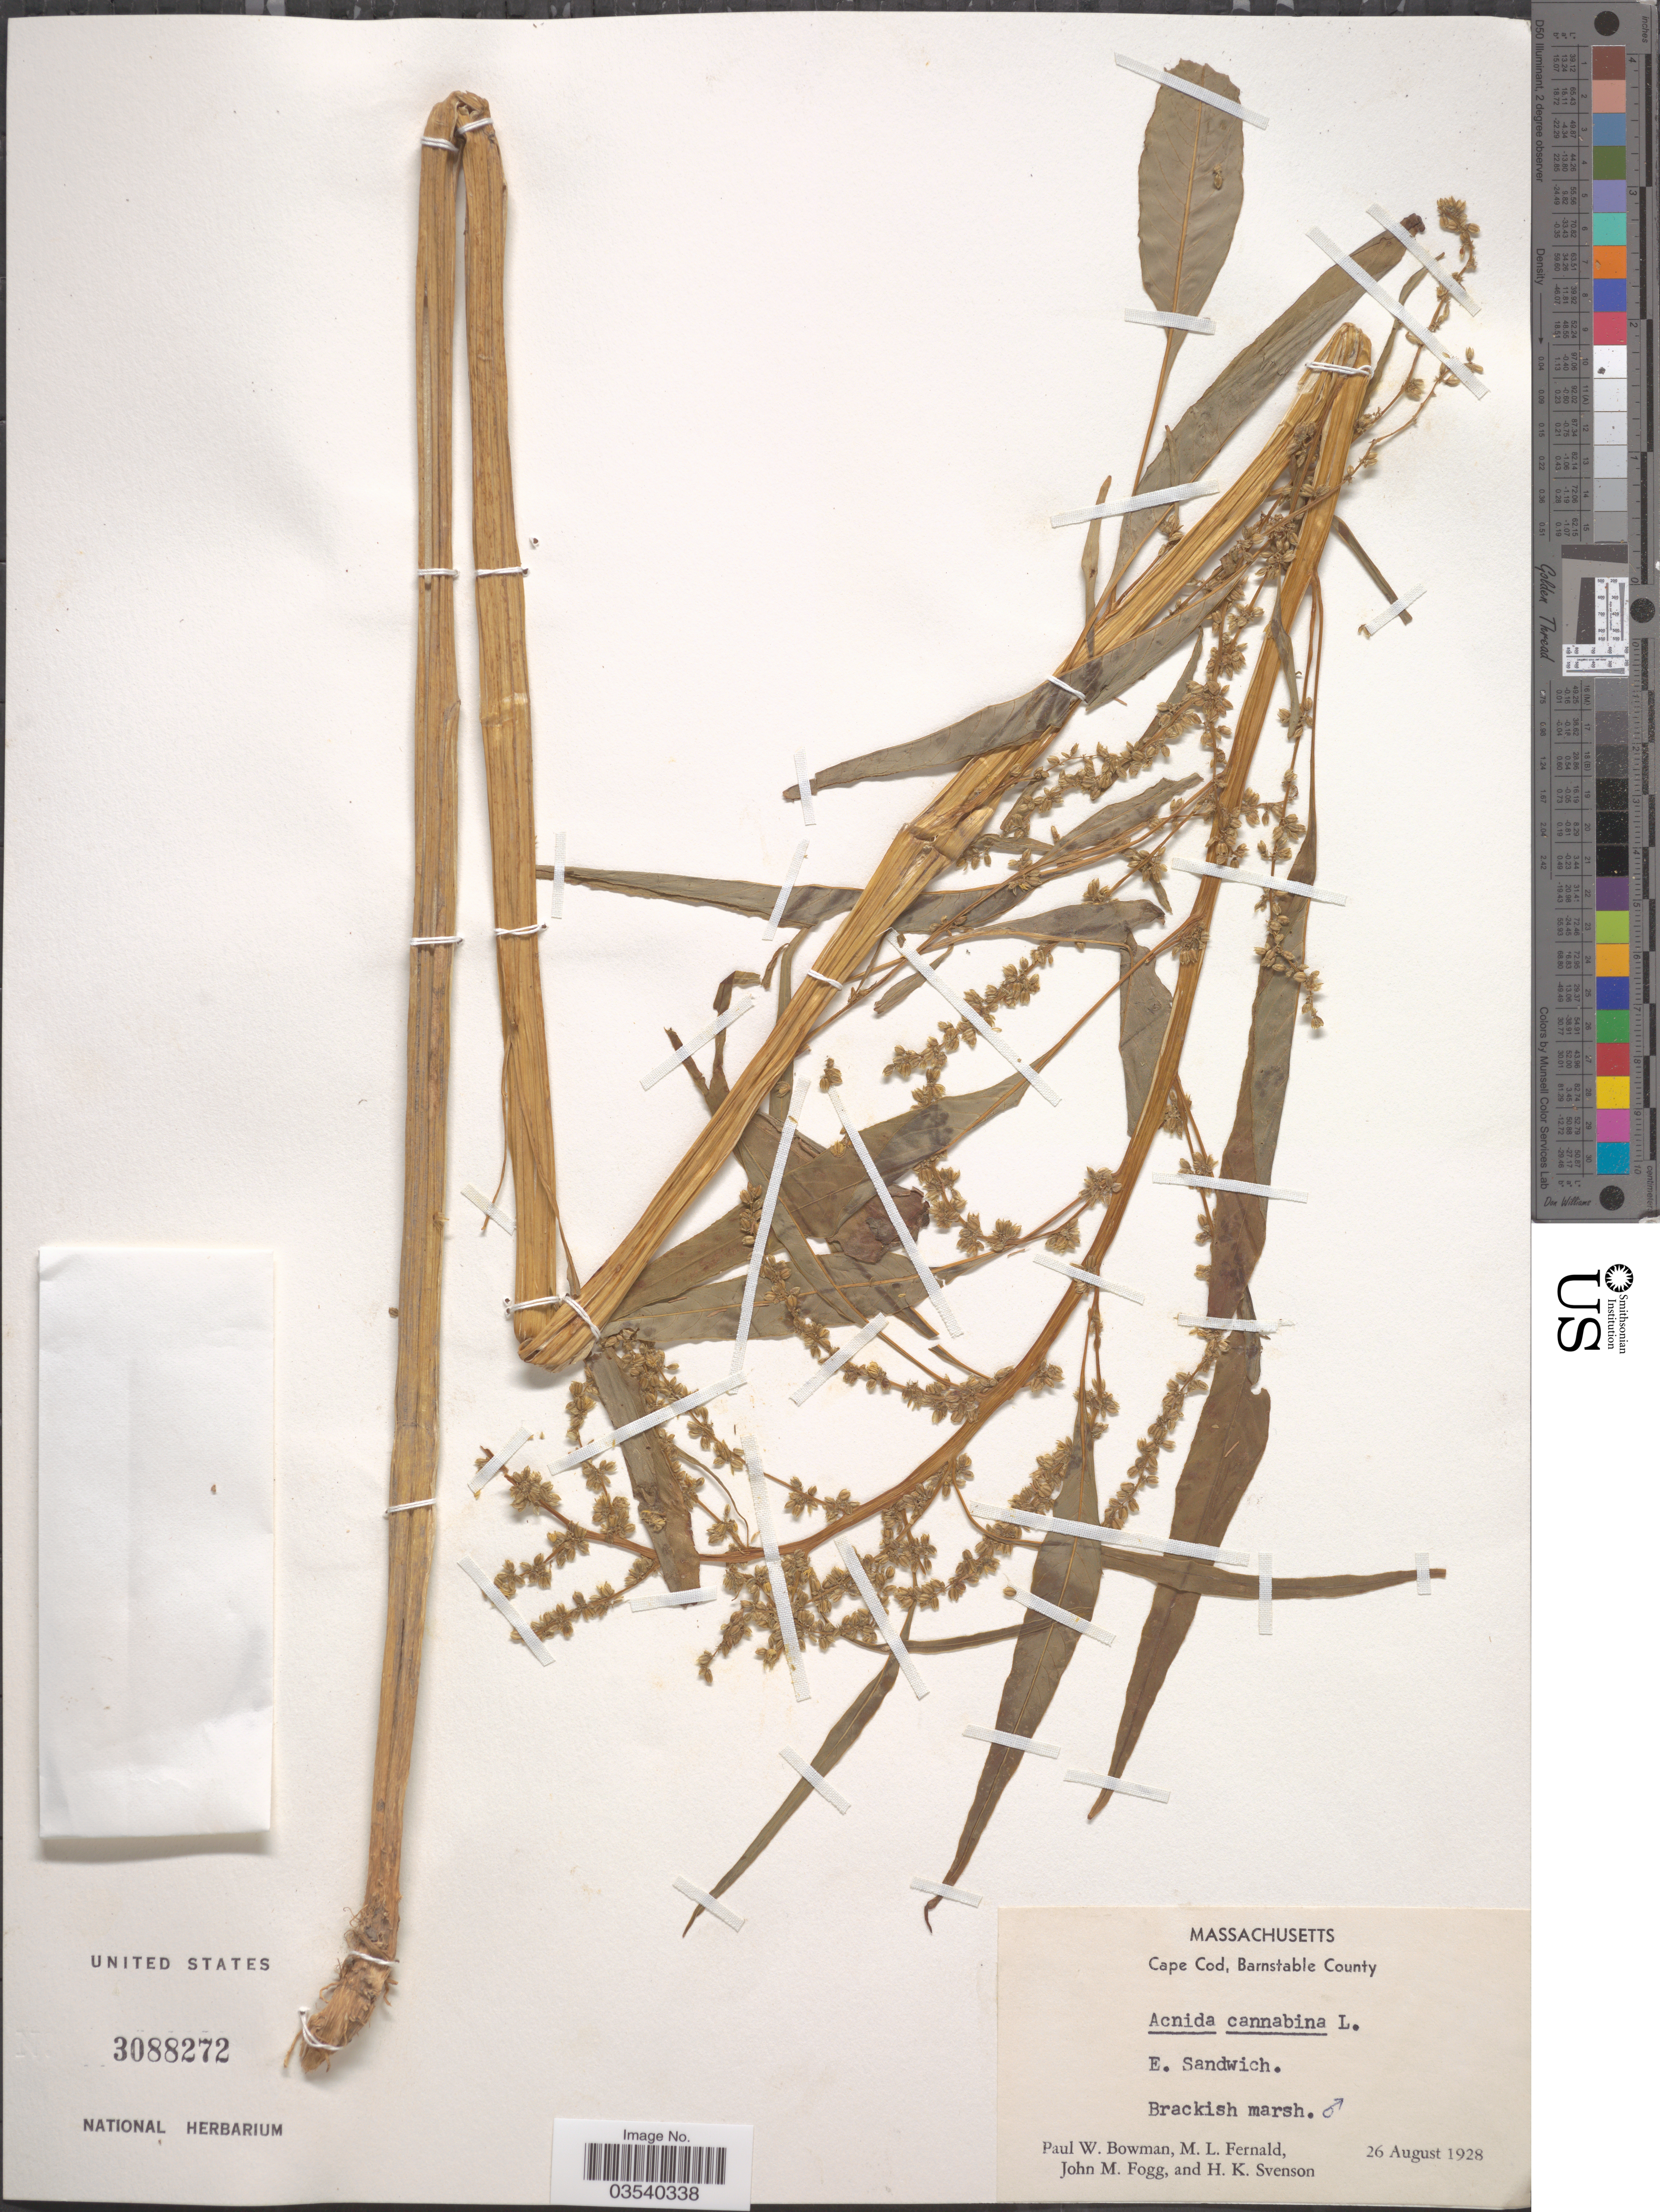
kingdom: Plantae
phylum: Tracheophyta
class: Magnoliopsida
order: Caryophyllales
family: Amaranthaceae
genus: Amaranthus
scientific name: Amaranthus cannabinus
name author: (L.) E.G. F. Sauer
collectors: P. Bowman, M. L. Fernald, J. Fogg & H. K. Svenson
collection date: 1928-08-26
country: United States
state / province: Massachusetts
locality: Cape Cod, Barnstable County. E. Sandwich.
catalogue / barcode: US 3088272